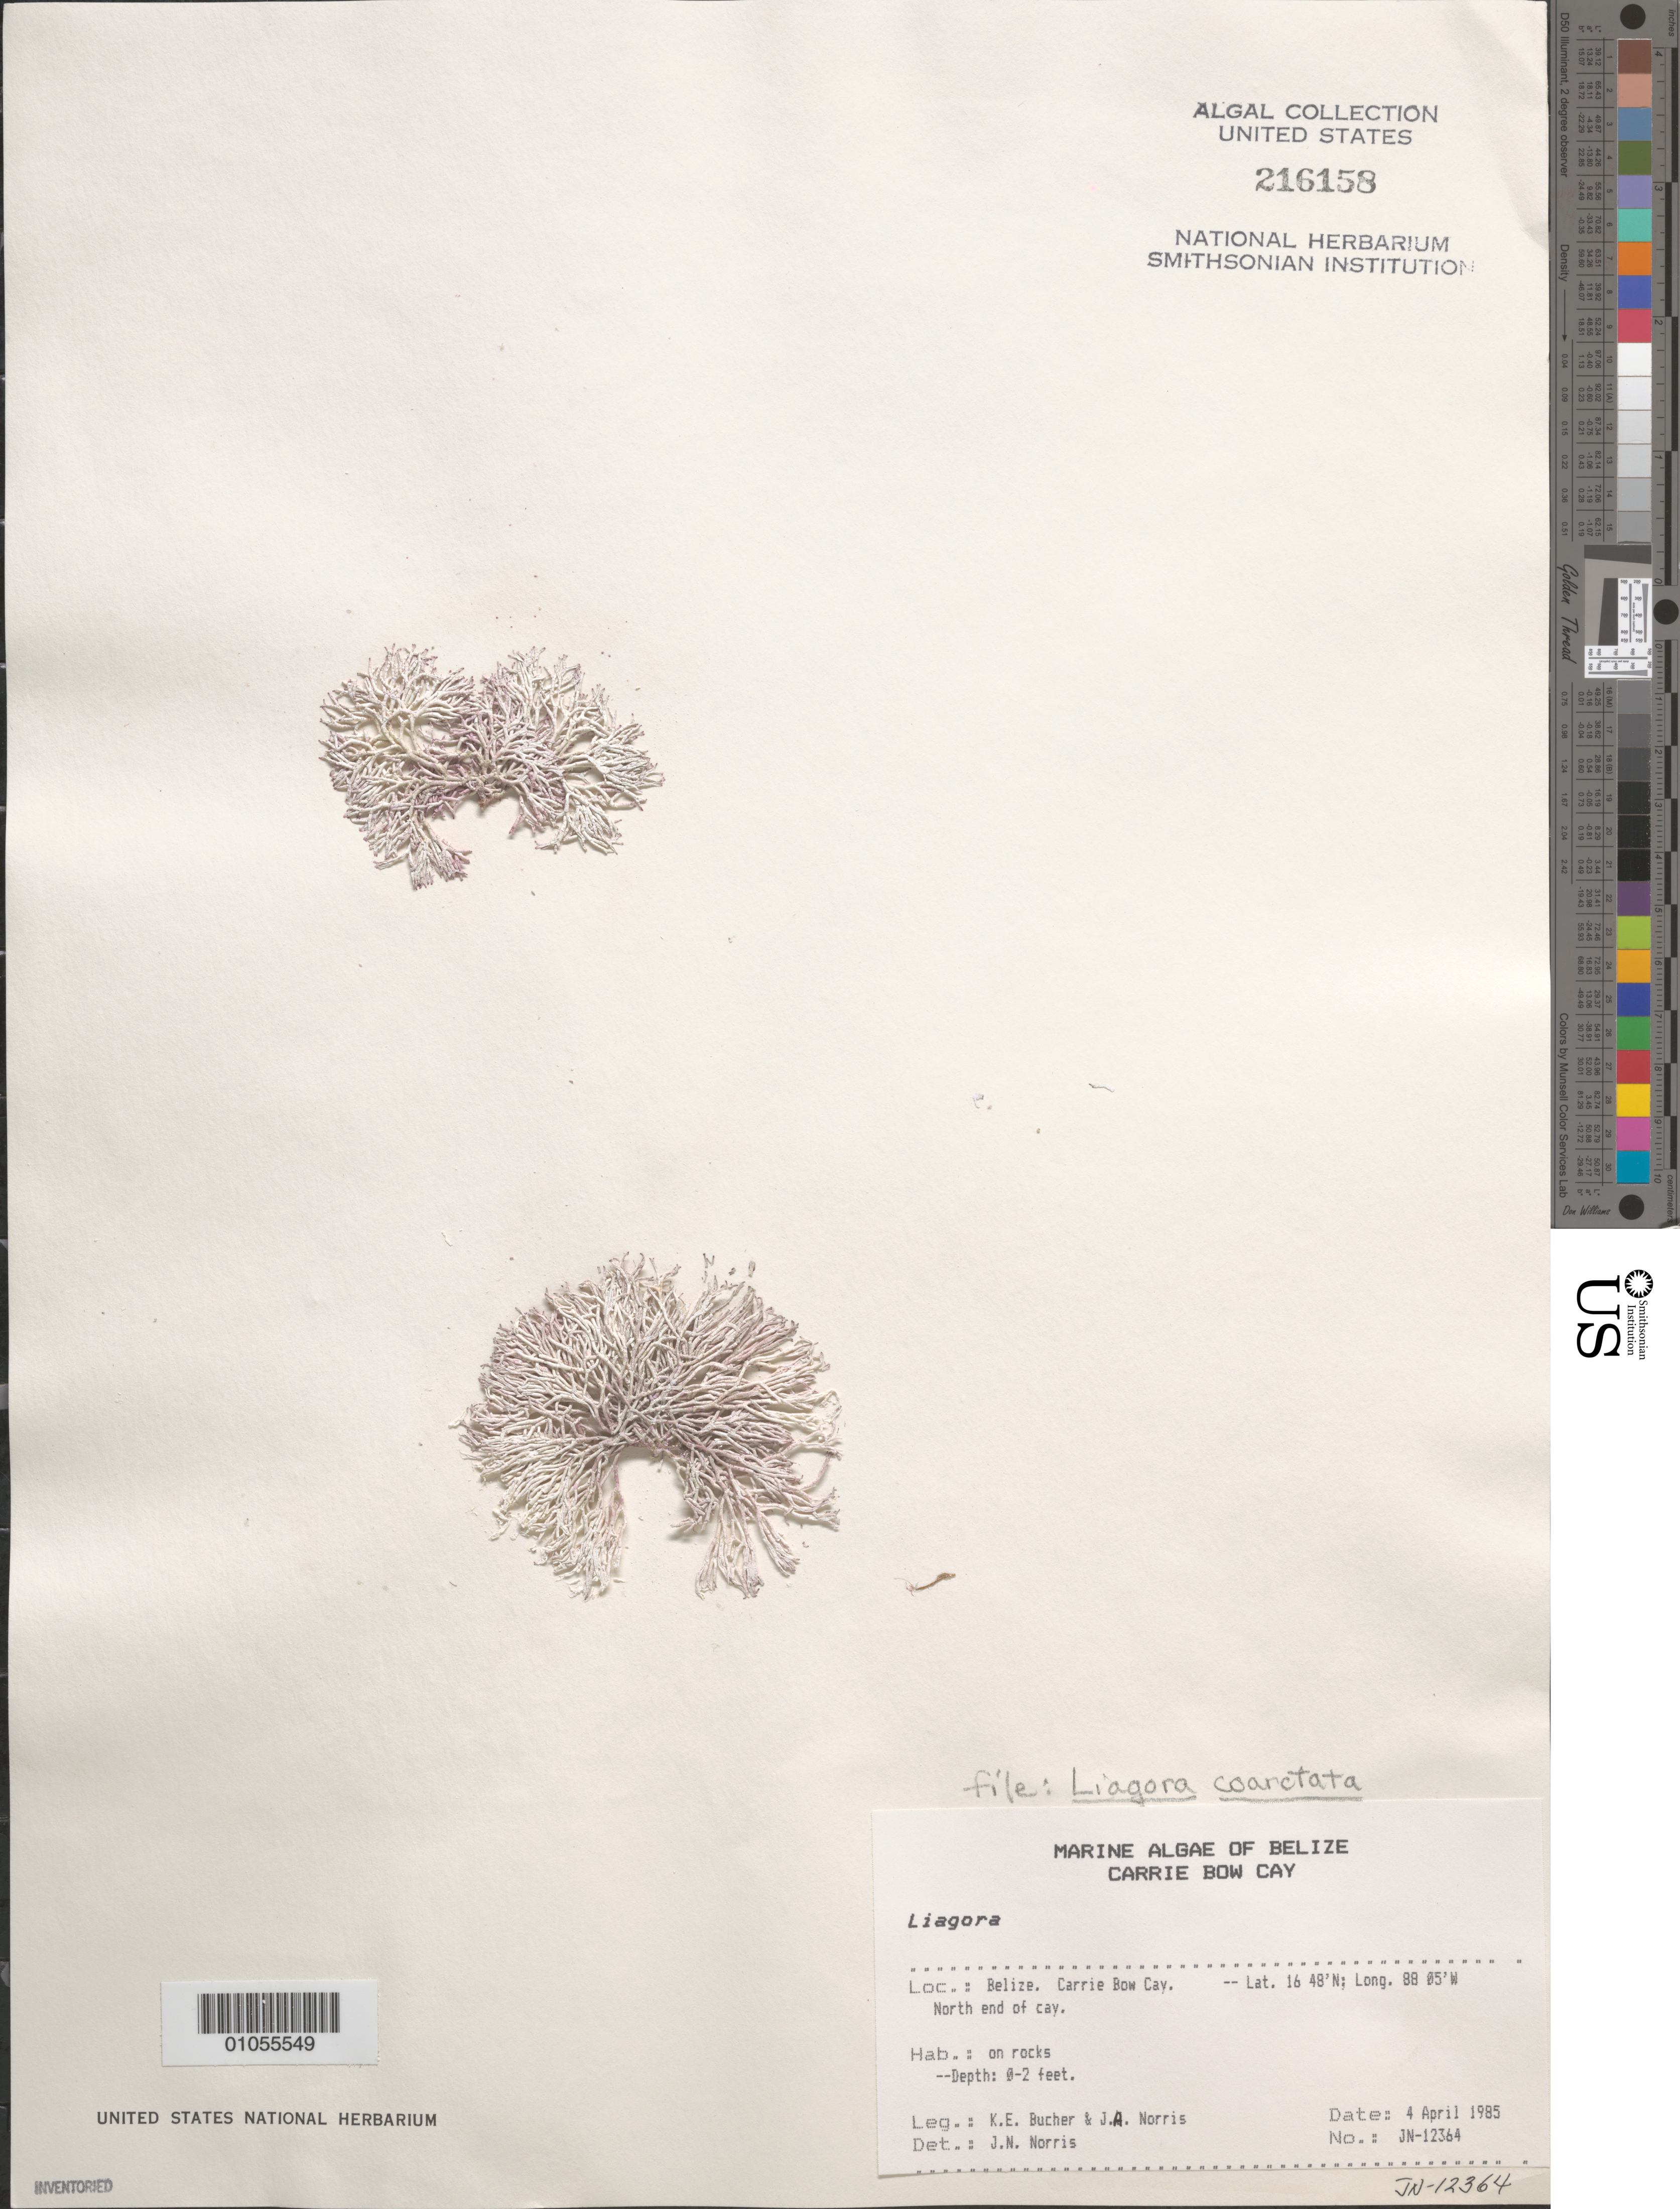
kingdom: Plantae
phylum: Rhodophyta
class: Florideophyceae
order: Nemaliales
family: Liagoraceae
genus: Liagora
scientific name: Liagora turneri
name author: Zanardini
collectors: K. E. Bucher & J. A. Norris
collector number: JN-12364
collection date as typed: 04 Apr 1985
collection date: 1985-04-04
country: Belize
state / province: Stann Creek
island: Carrie Bow Cay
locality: North end of cay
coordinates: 16 48'N, 88 05'W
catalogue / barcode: US 216158